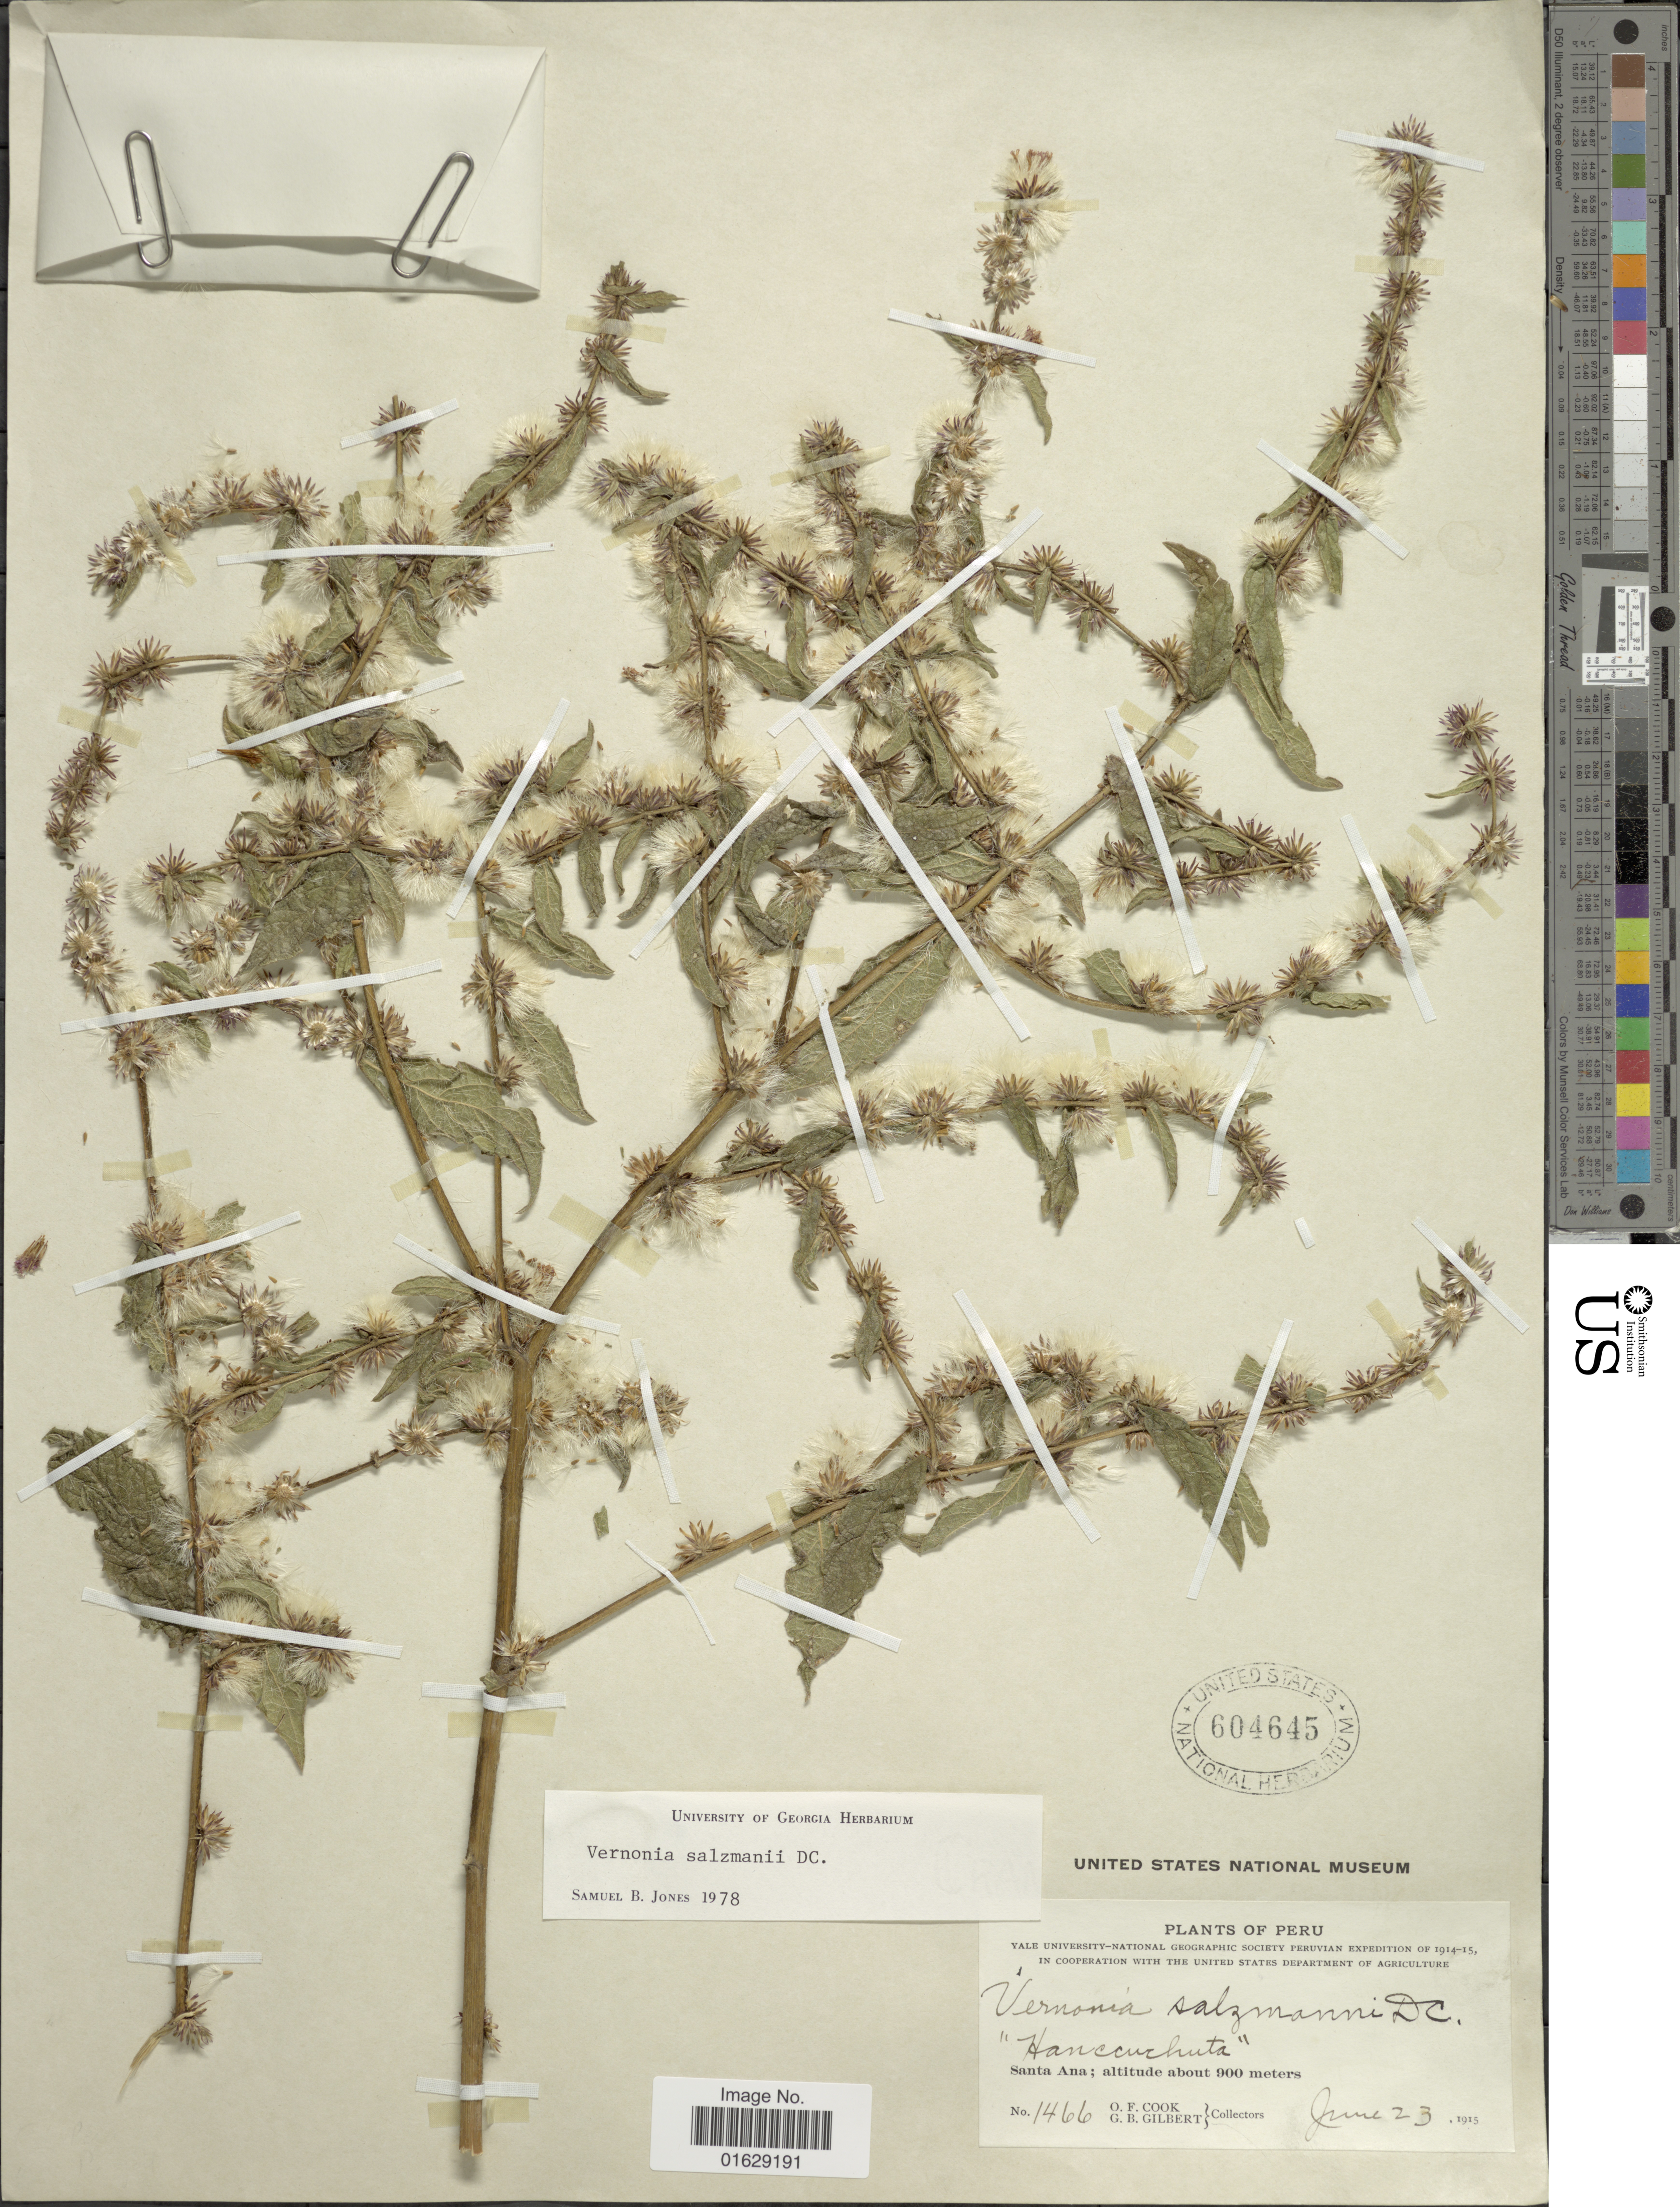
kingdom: Plantae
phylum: Tracheophyta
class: Magnoliopsida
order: Asterales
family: Asteraceae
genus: Lepidaploa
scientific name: Lepidaploa salzmannii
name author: (DC.) H. Rob.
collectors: O. F. Cook & G. B. Gilbert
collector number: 1466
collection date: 1915-06-23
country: Peru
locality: Hanccurhuta, Santa Ana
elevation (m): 900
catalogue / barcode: US 604645